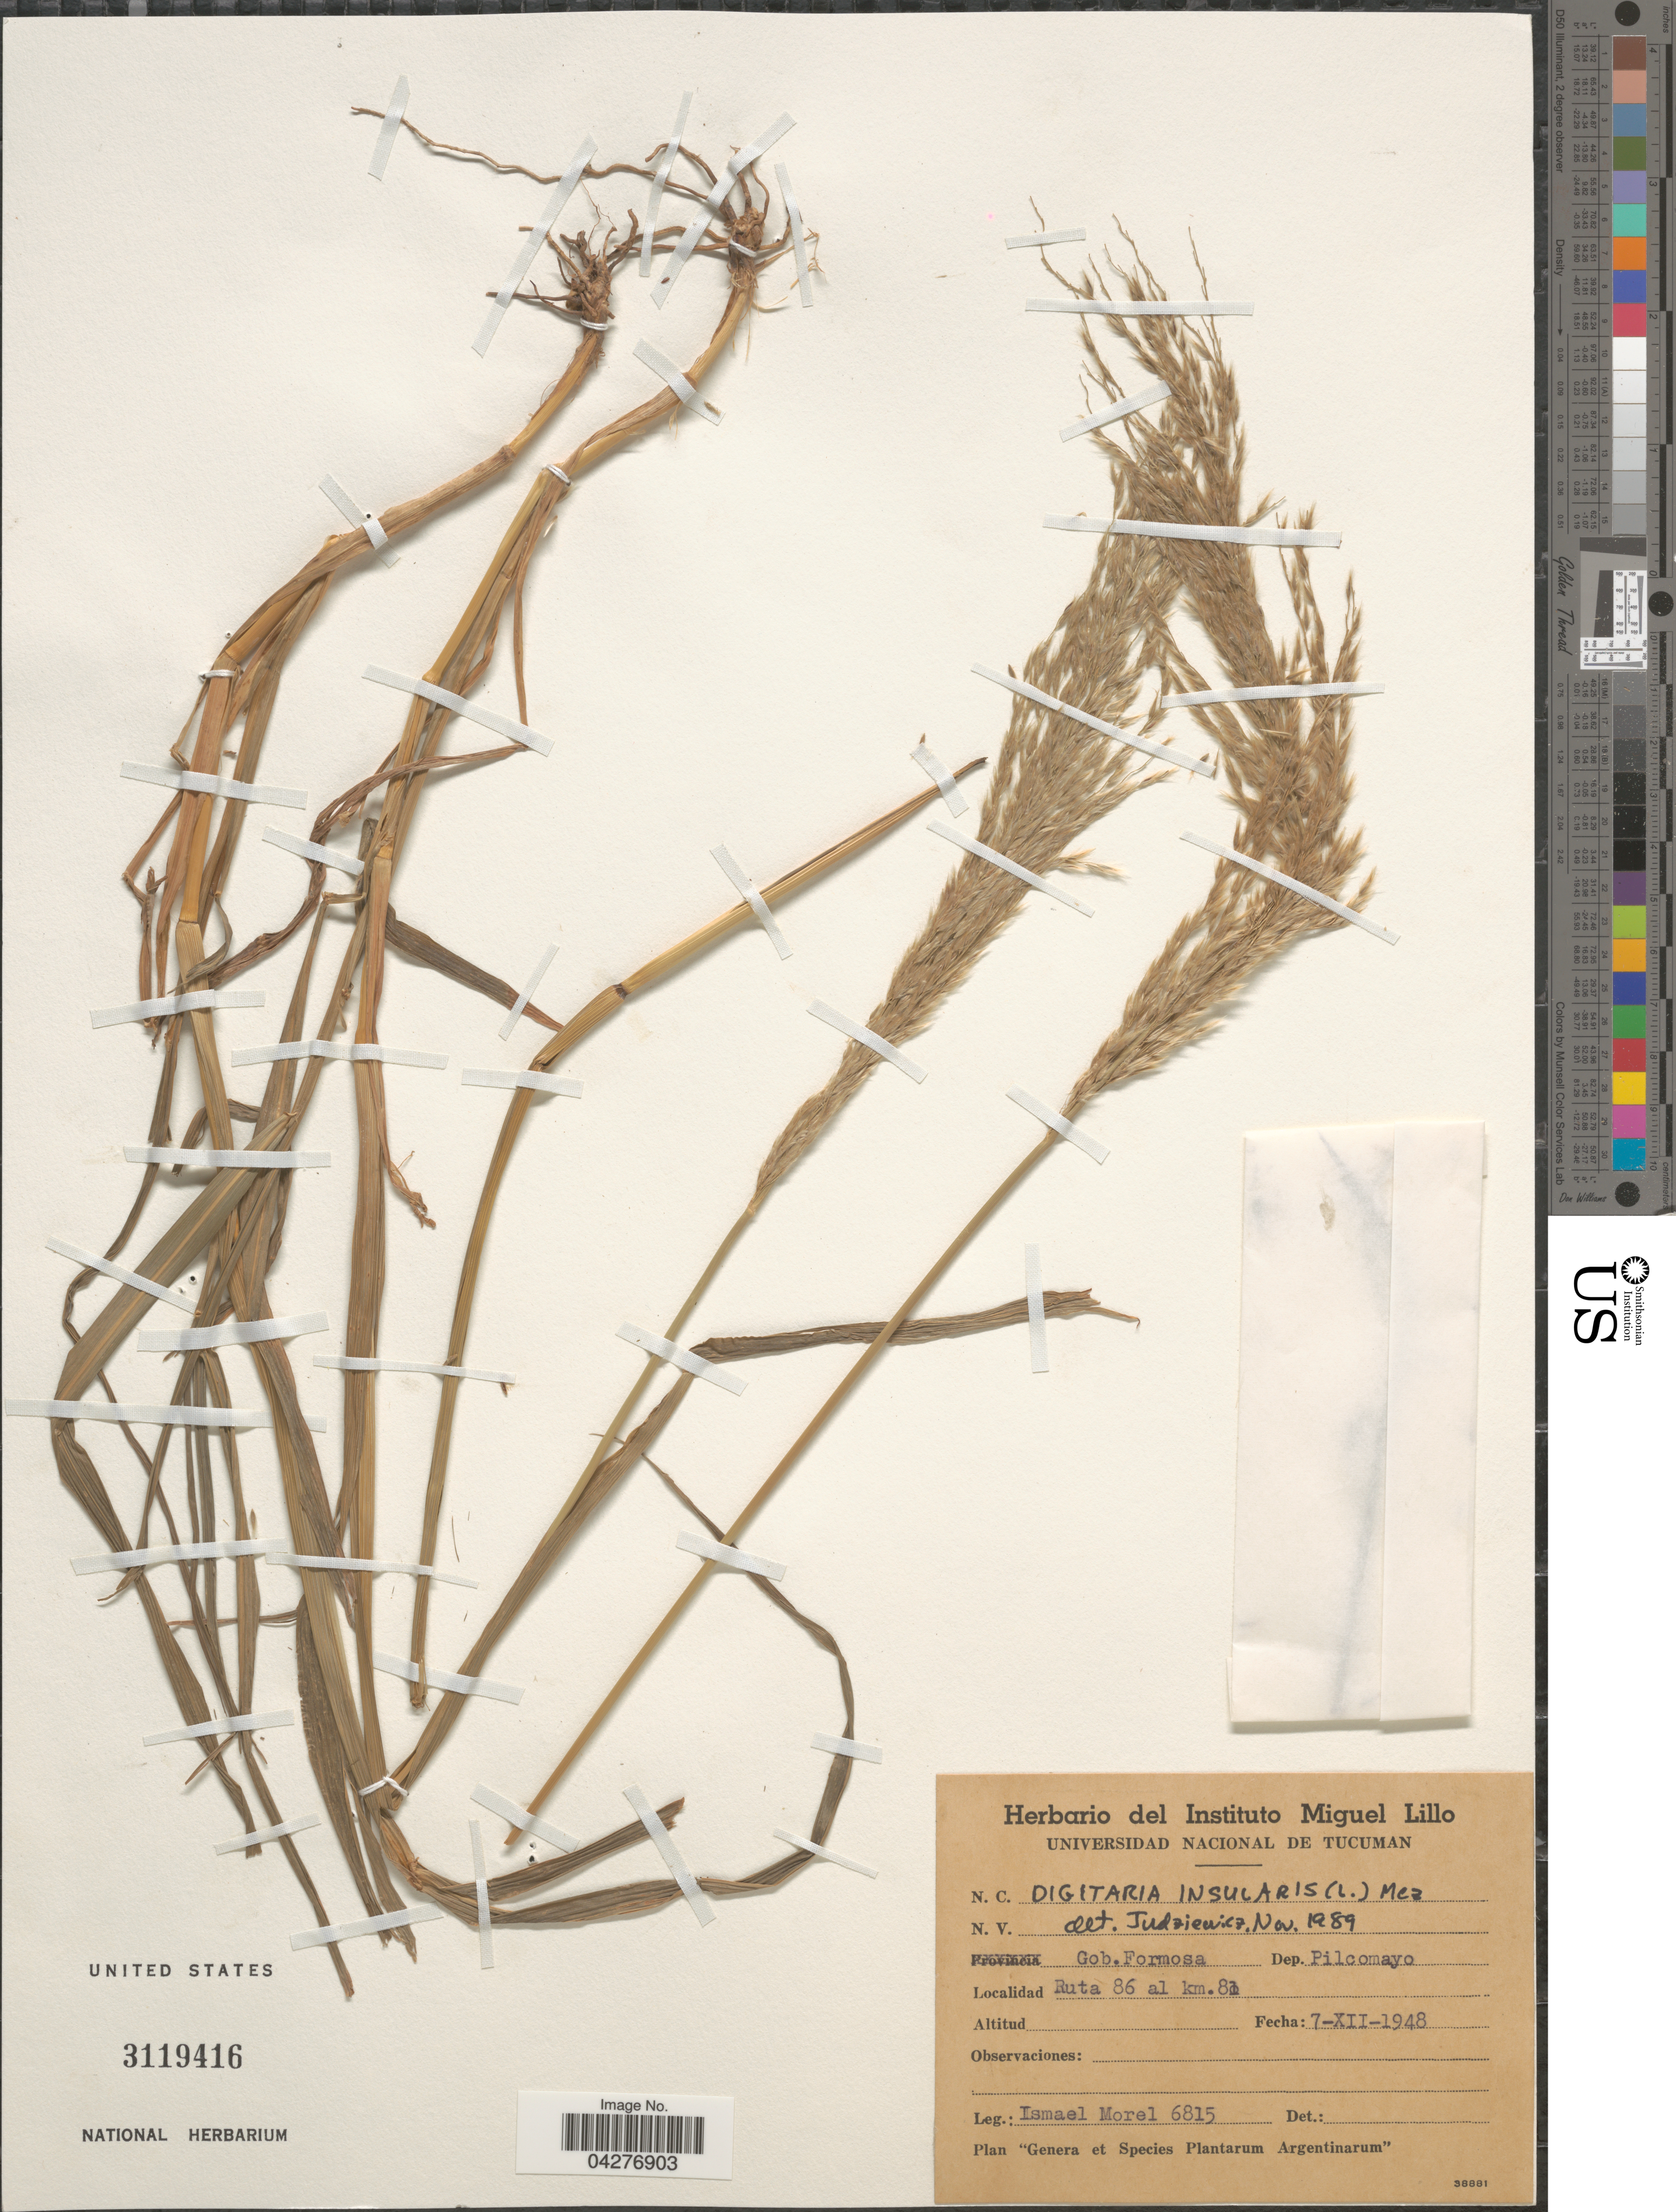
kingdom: Plantae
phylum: Tracheophyta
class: Liliopsida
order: Poales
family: Poaceae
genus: Digitaria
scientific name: Digitaria insularis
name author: (L.) Fedde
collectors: I. Morel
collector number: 6815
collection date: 1948-12-07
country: Argentina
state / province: Formosa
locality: Gob. Formosa. Dep. Pilcomayo. Ruta 86 al km. 81.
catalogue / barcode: US 3119416